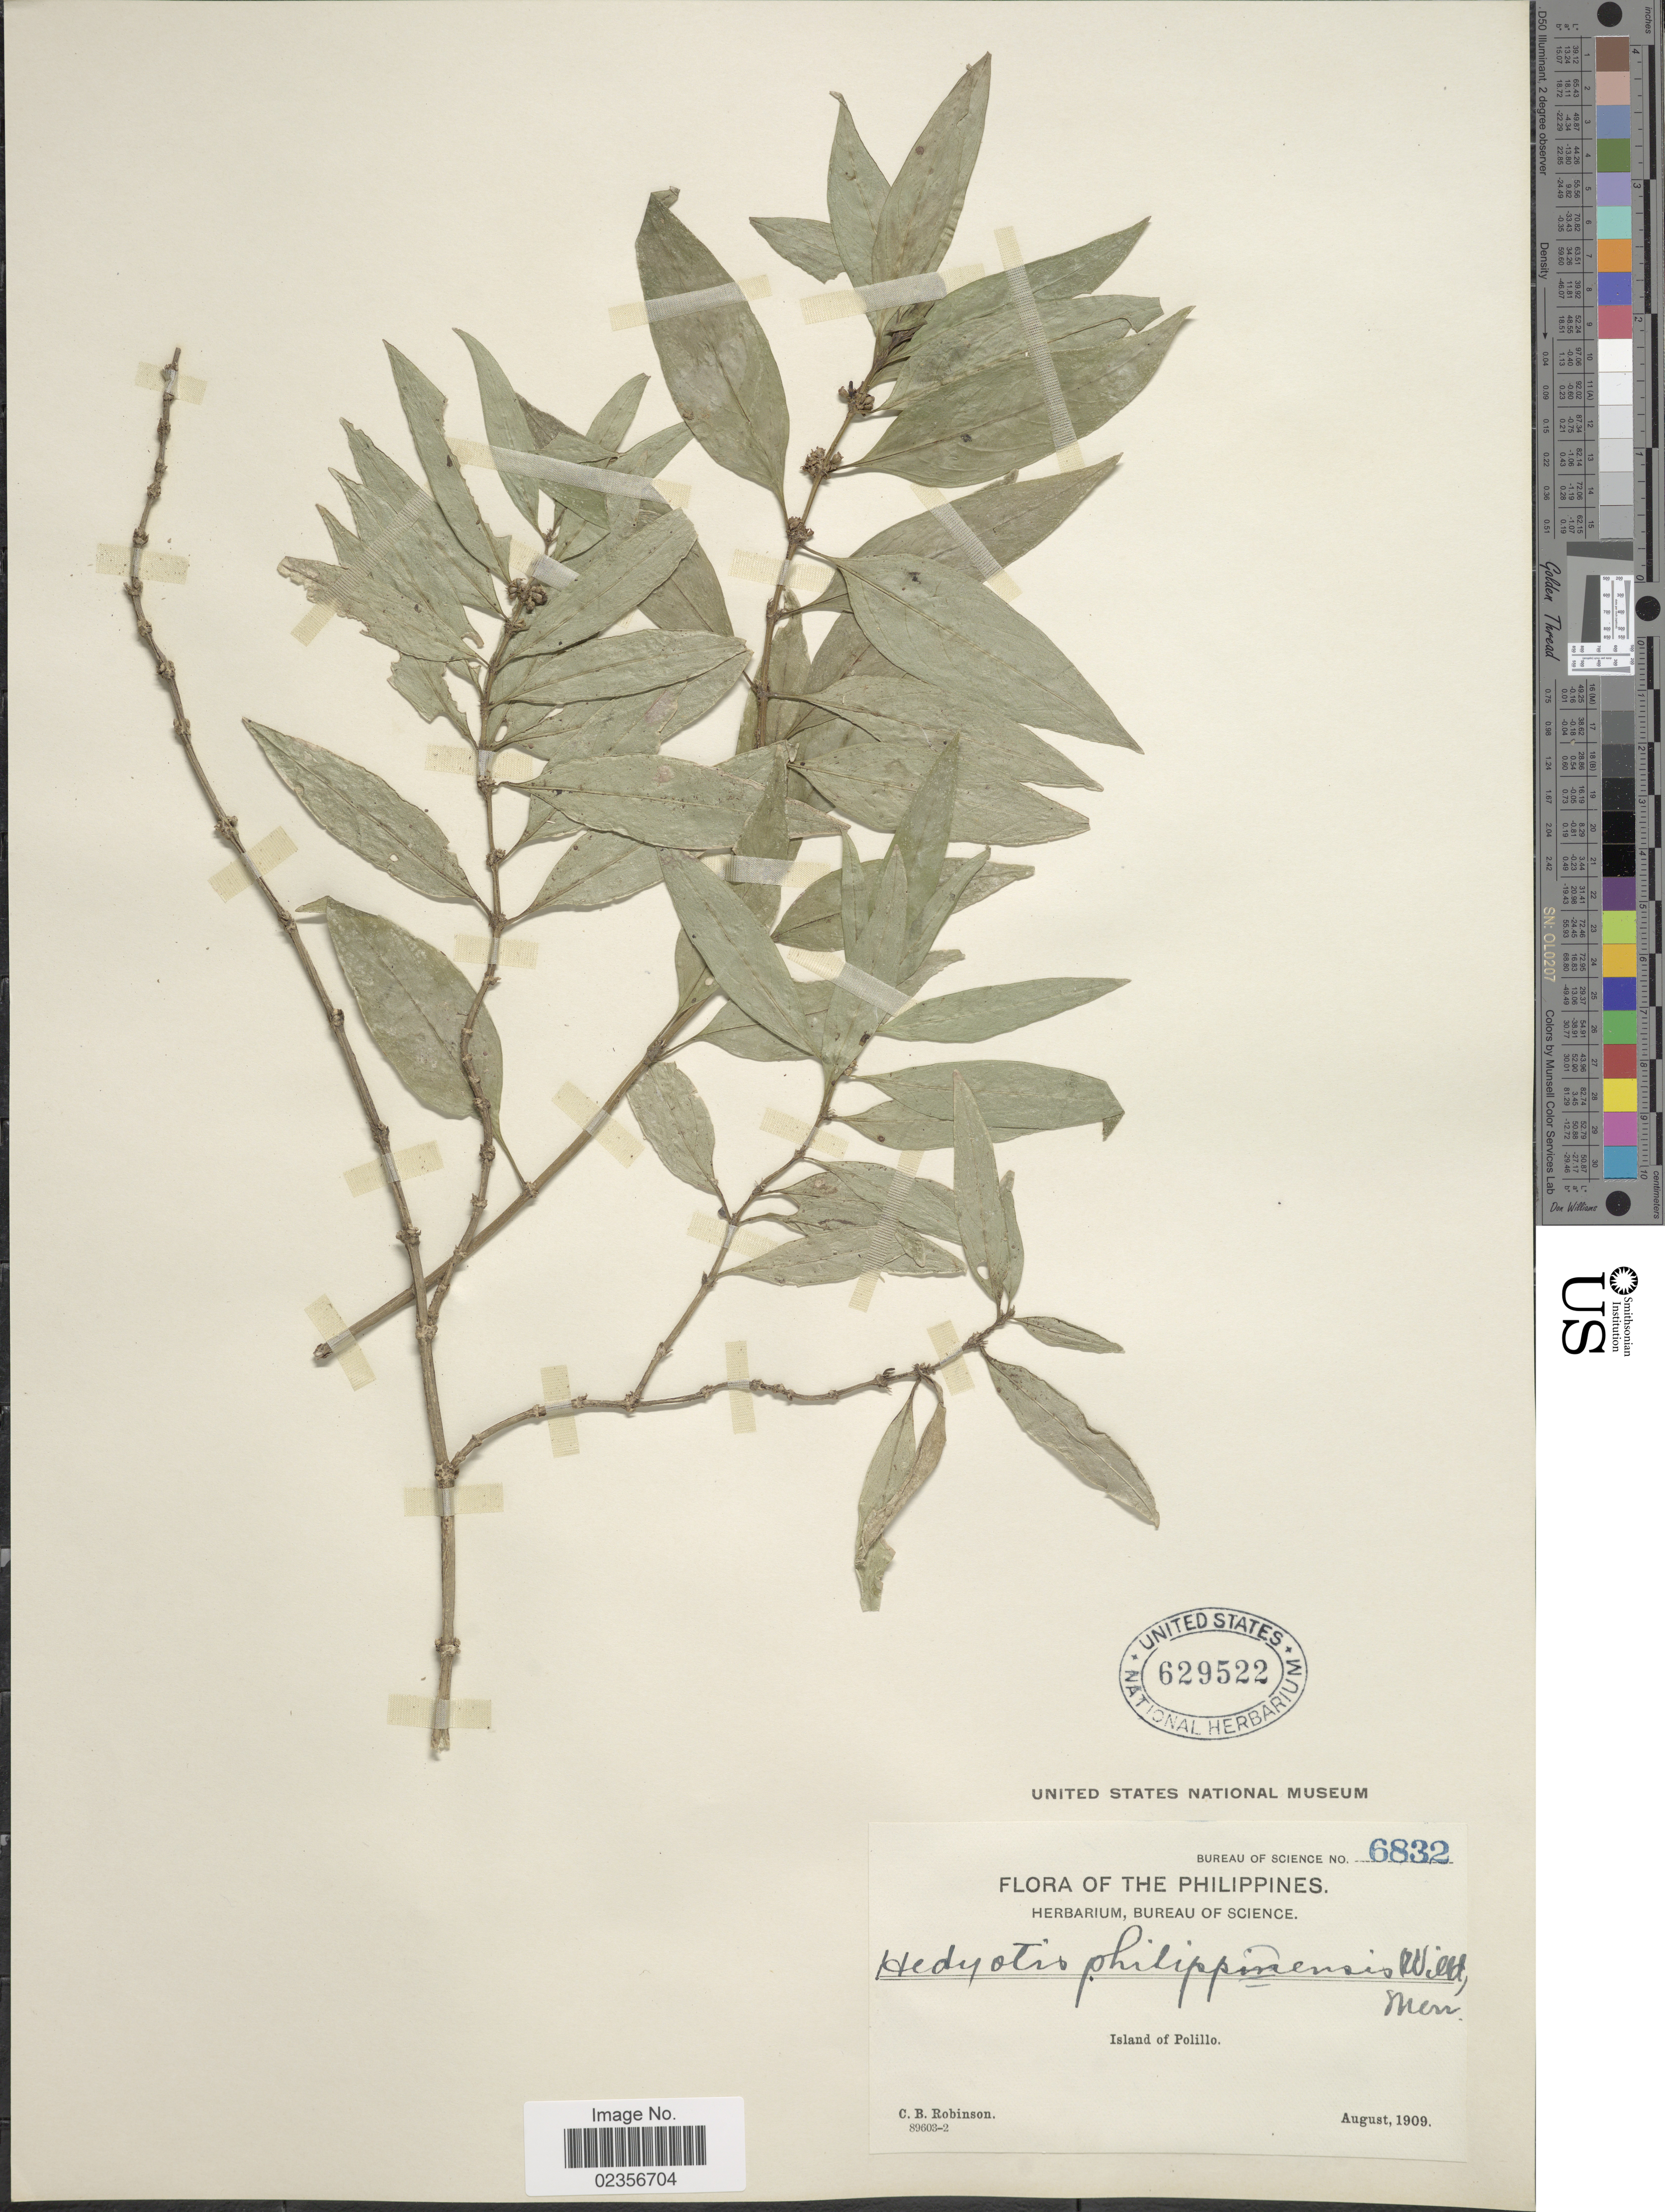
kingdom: Plantae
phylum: Tracheophyta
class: Magnoliopsida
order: Gentianales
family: Rubiaceae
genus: Hedyotis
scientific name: Hedyotis philippensis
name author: (Willd. ex Spreng.) Merr. ex C.B. Rob.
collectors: C. Robinson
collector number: Bureau of Science 6832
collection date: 1909-08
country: Philippines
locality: Island of Polillo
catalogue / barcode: US 629522